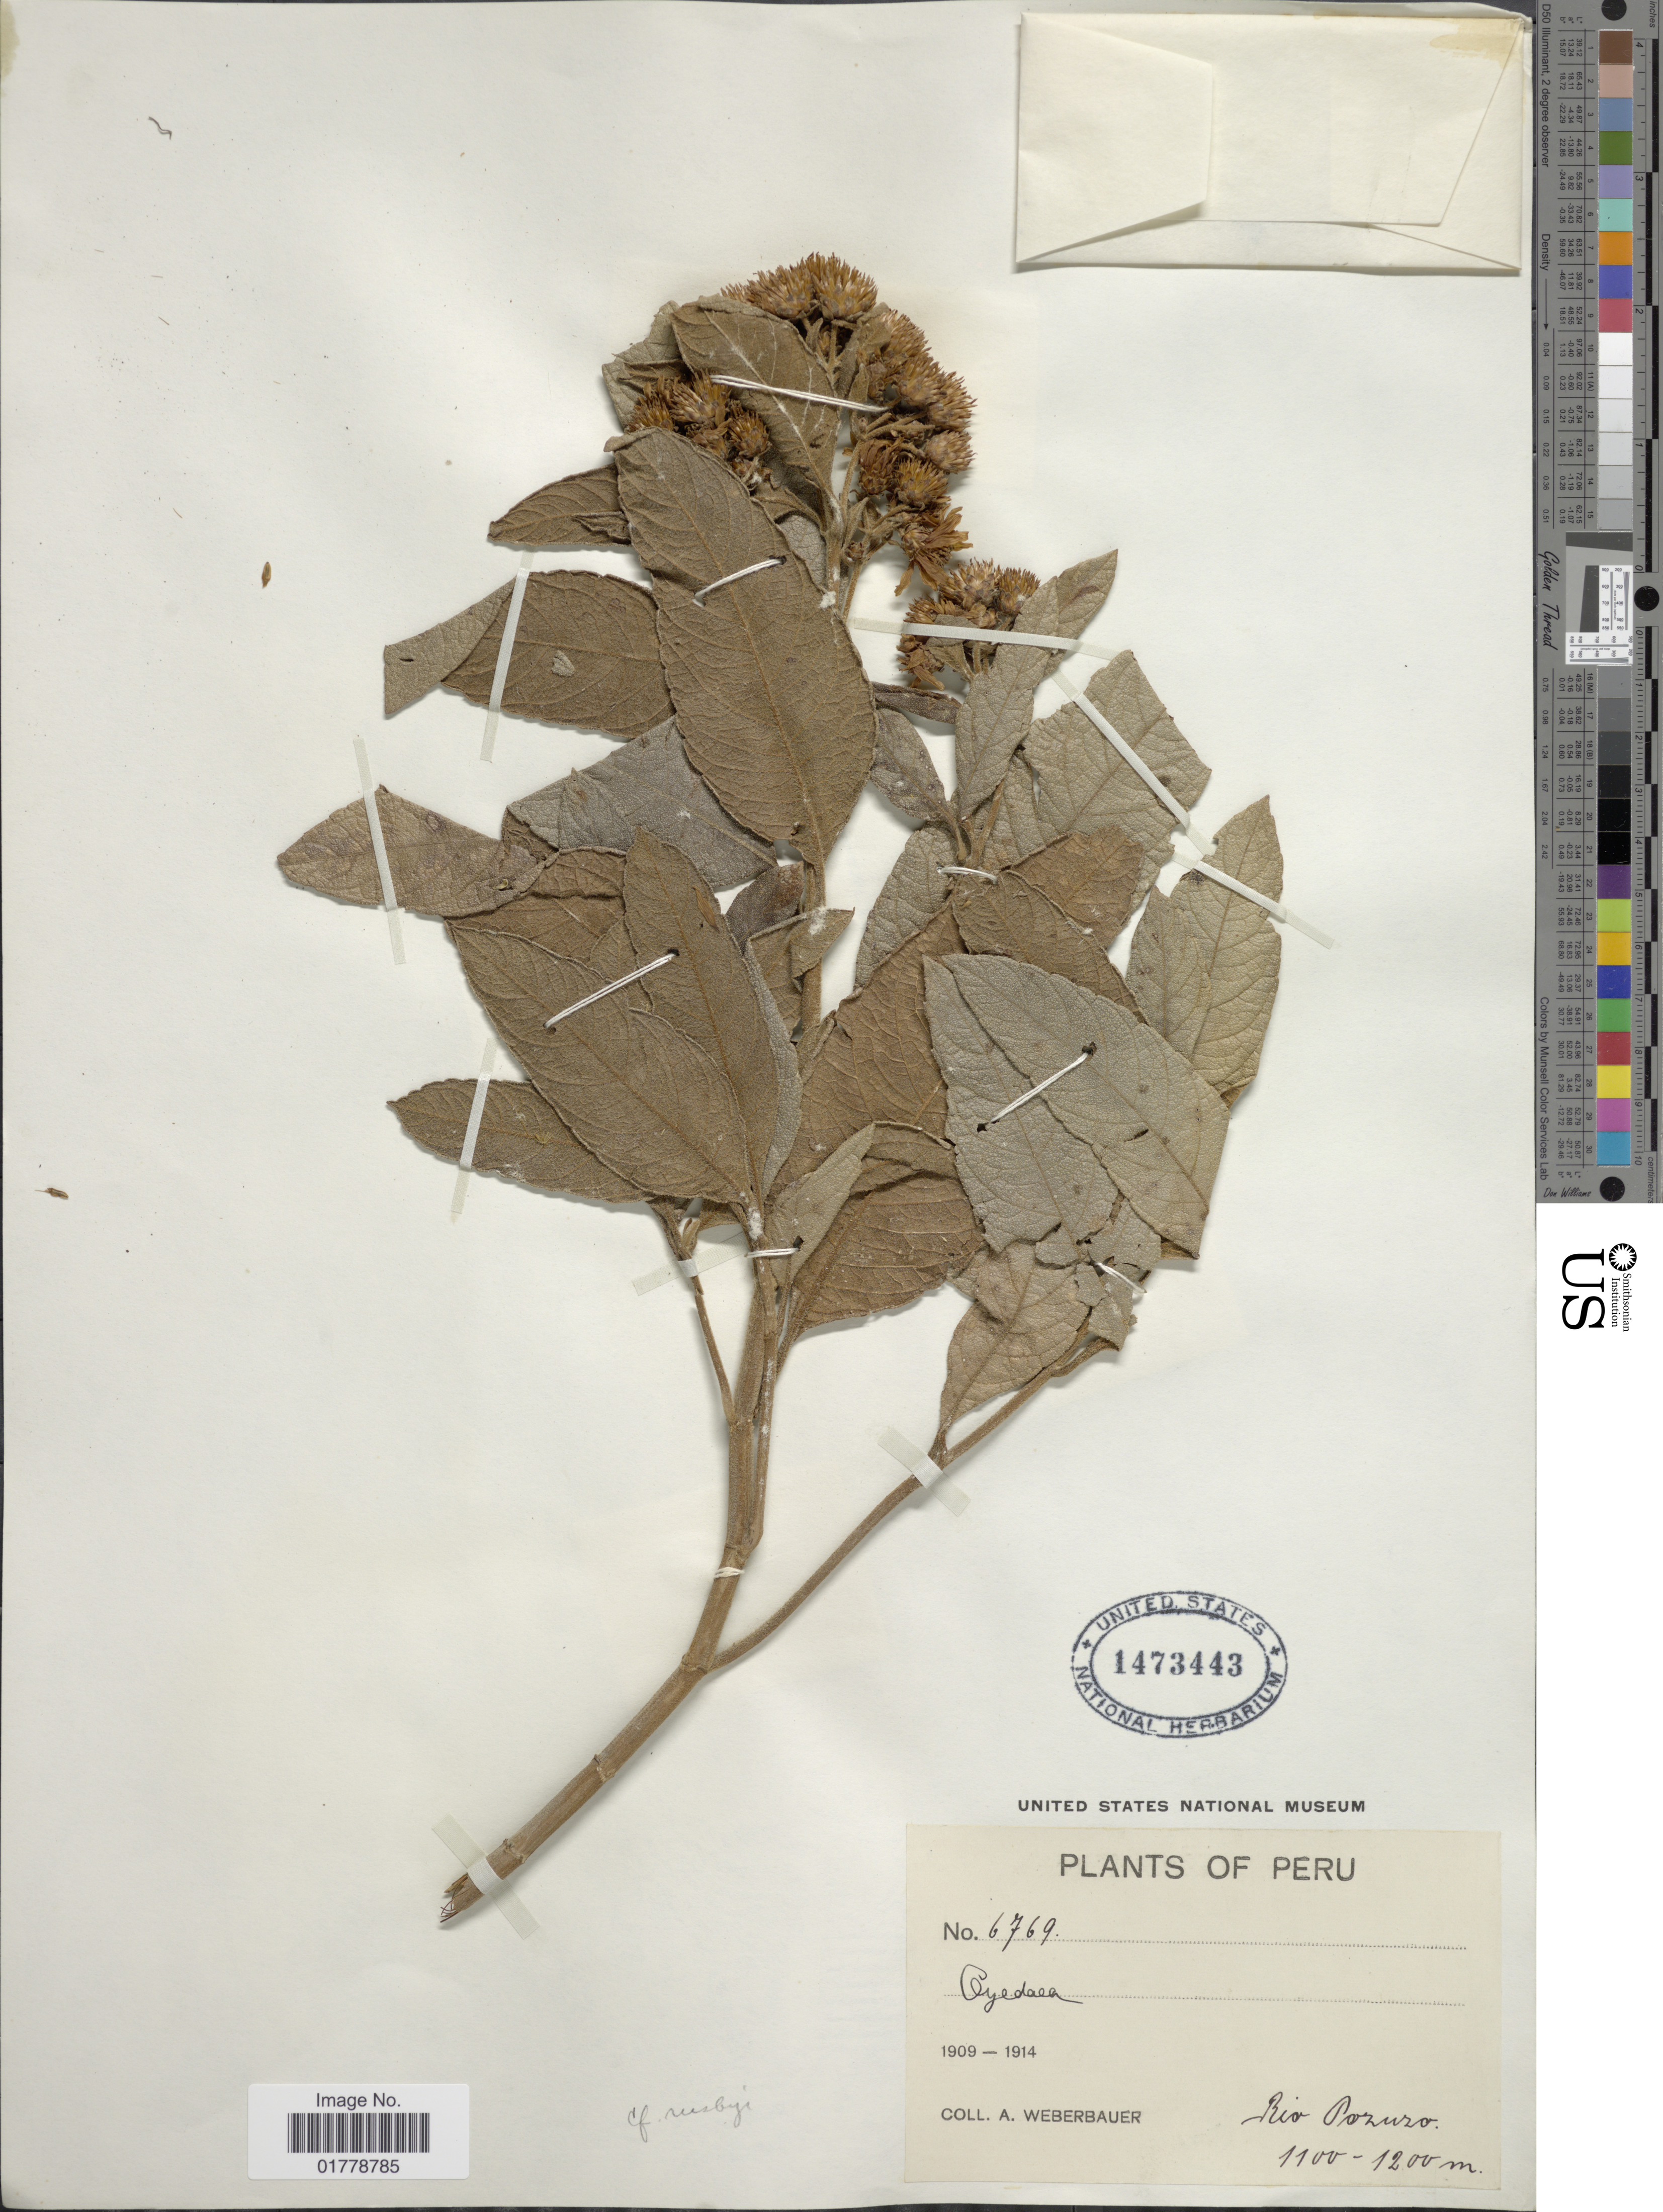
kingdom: Plantae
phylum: Tracheophyta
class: Magnoliopsida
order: Asterales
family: Asteraceae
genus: Oyedaea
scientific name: Oyedaea rusbyi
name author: S.F. Blake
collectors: A. Weberbauer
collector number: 6769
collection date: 1909/1914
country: Peru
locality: Rio Pozuzo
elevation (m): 1100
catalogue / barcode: US 1473443